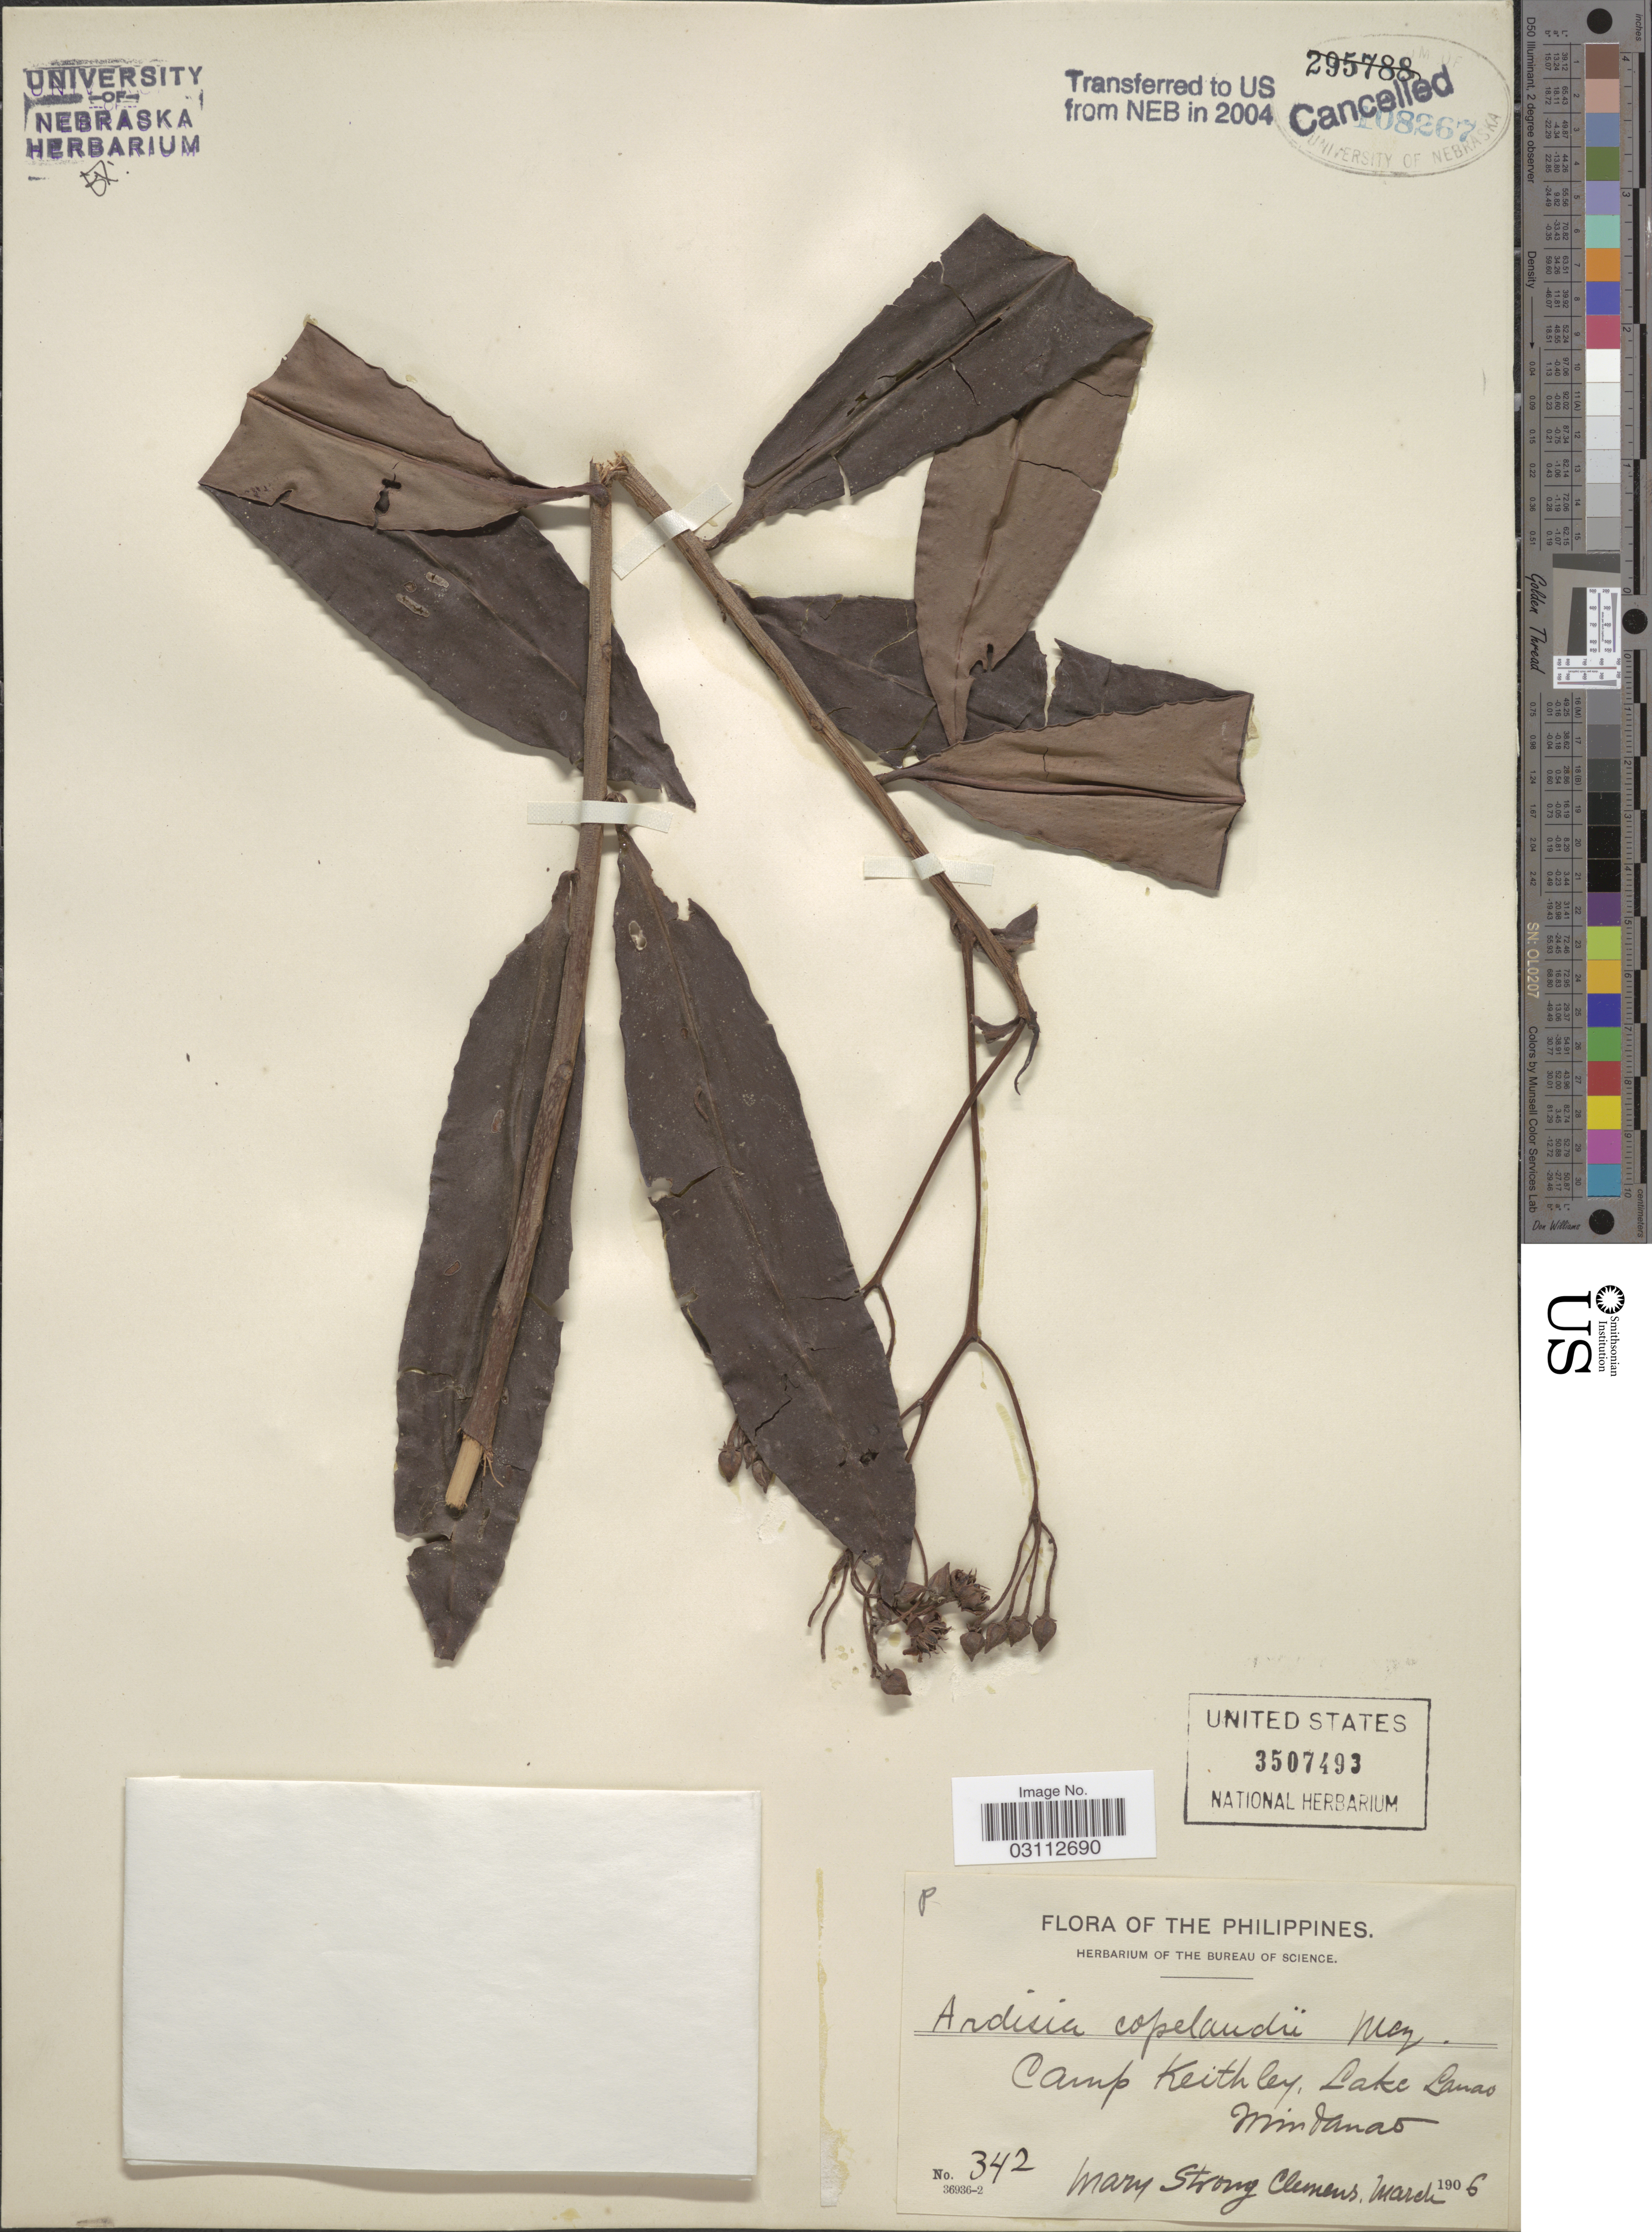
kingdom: Plantae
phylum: Tracheophyta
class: Magnoliopsida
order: Ericales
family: Primulaceae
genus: Ardisia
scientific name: Ardisia copelandii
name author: Mez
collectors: M. S. Clemens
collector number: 342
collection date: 1906-03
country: Philippines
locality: Camp Keithley, Lake Lanao, Mindanao.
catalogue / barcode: US 3507493